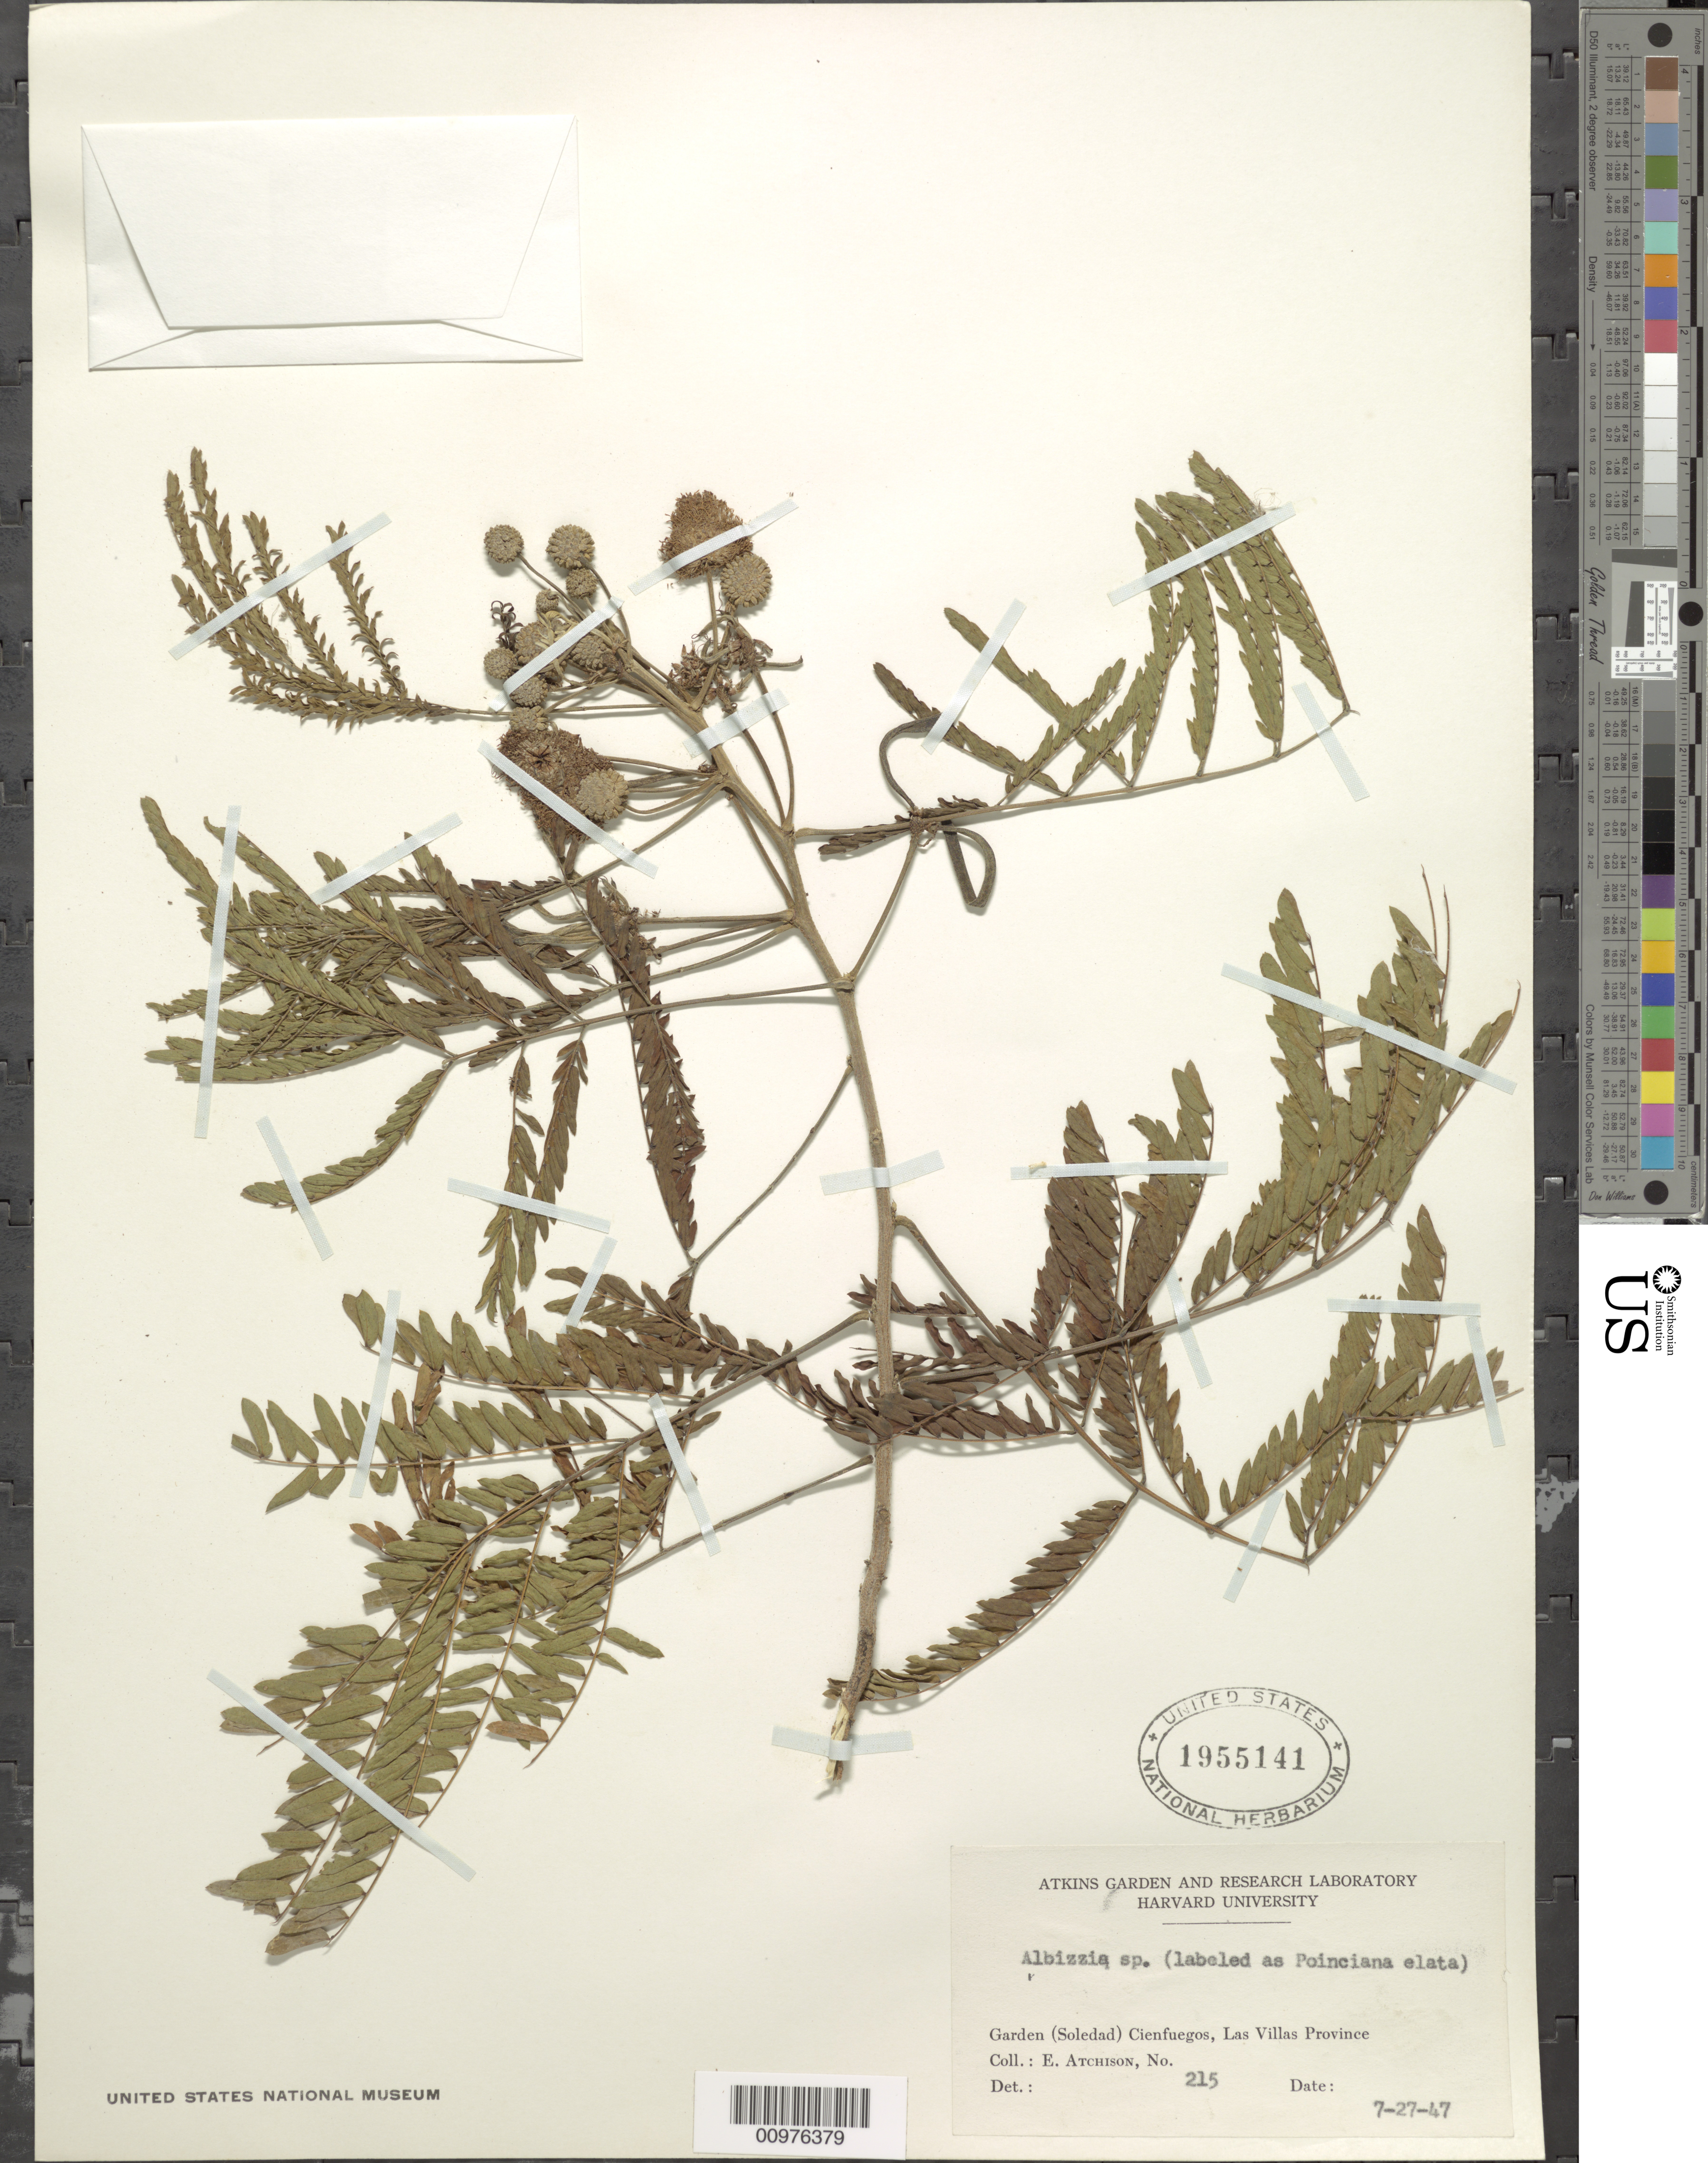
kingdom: Plantae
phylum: Tracheophyta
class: Magnoliopsida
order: Fabales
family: Fabaceae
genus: Albizia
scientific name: Albizia sp.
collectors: E. Atchison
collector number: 215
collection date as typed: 27 Jul 1947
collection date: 1947-07-27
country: Cuba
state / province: Cienfuegos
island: Cuba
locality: Garden (Soledad) Cienfuegos, Las Villas Province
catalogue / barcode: US 1955141